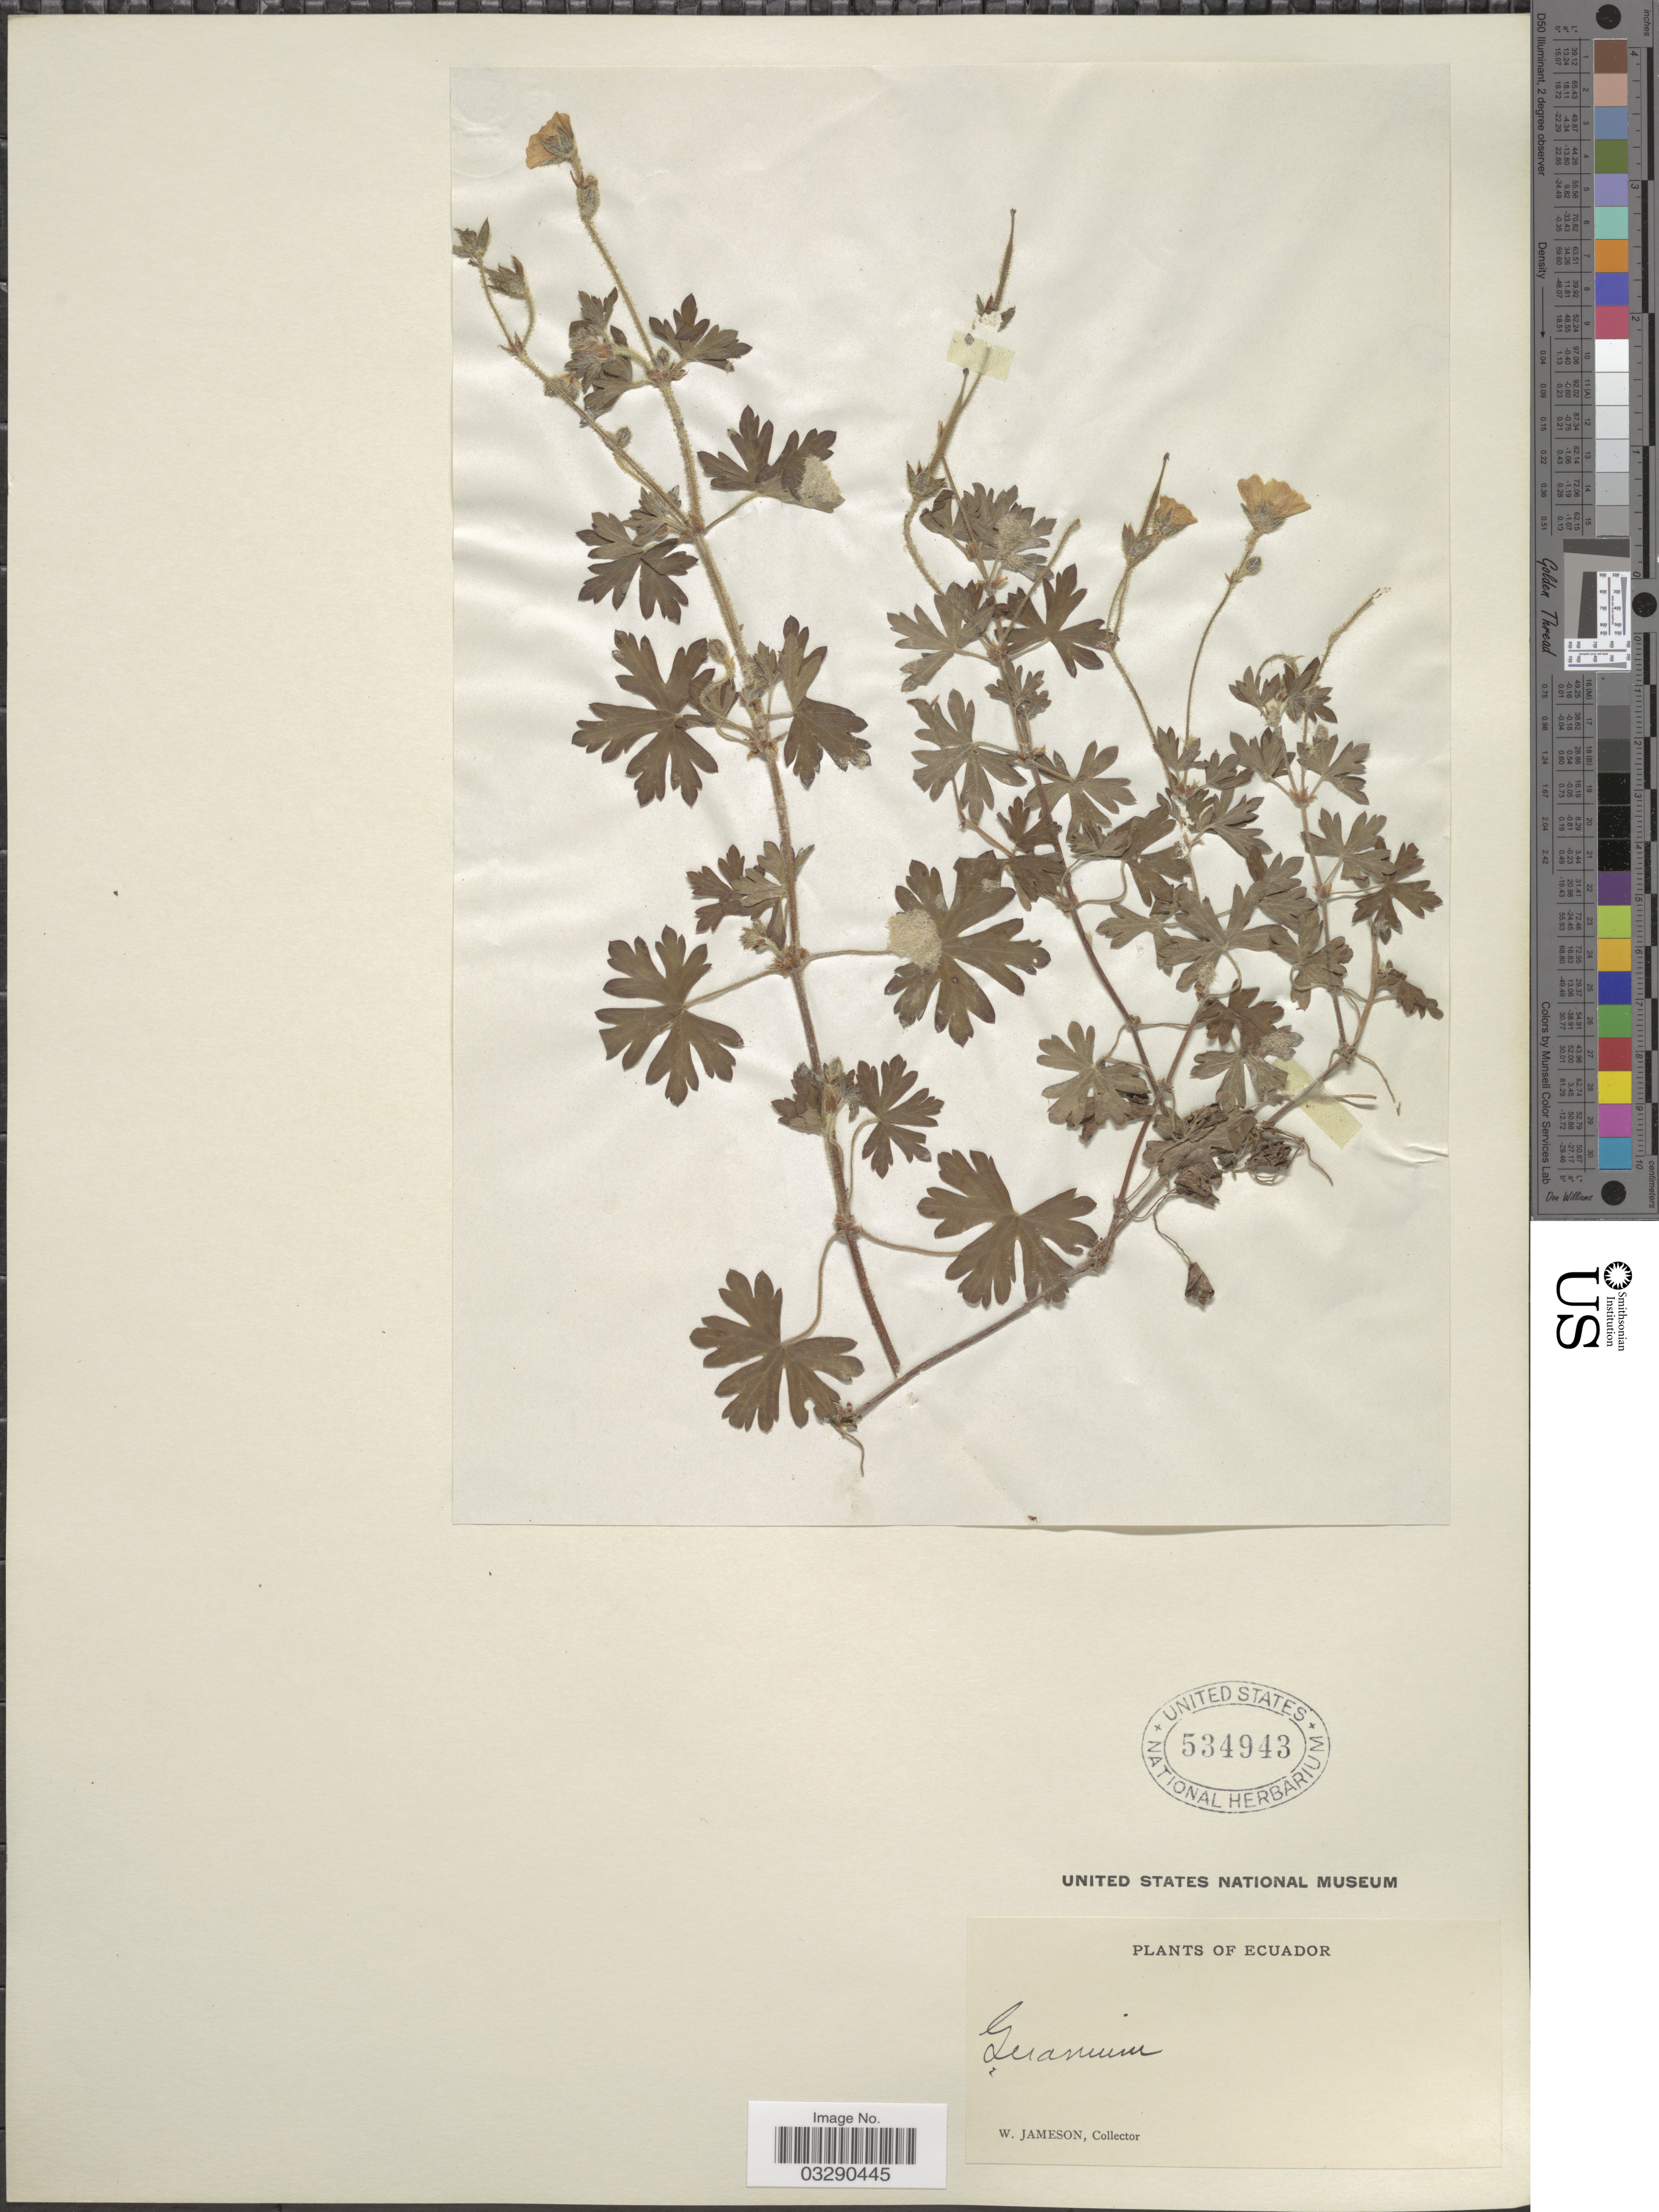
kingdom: Plantae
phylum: Tracheophyta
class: Magnoliopsida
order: Geraniales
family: Geraniaceae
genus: Geranium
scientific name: Geranium sp.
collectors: W. Jameson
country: Ecuador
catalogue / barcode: US 534943